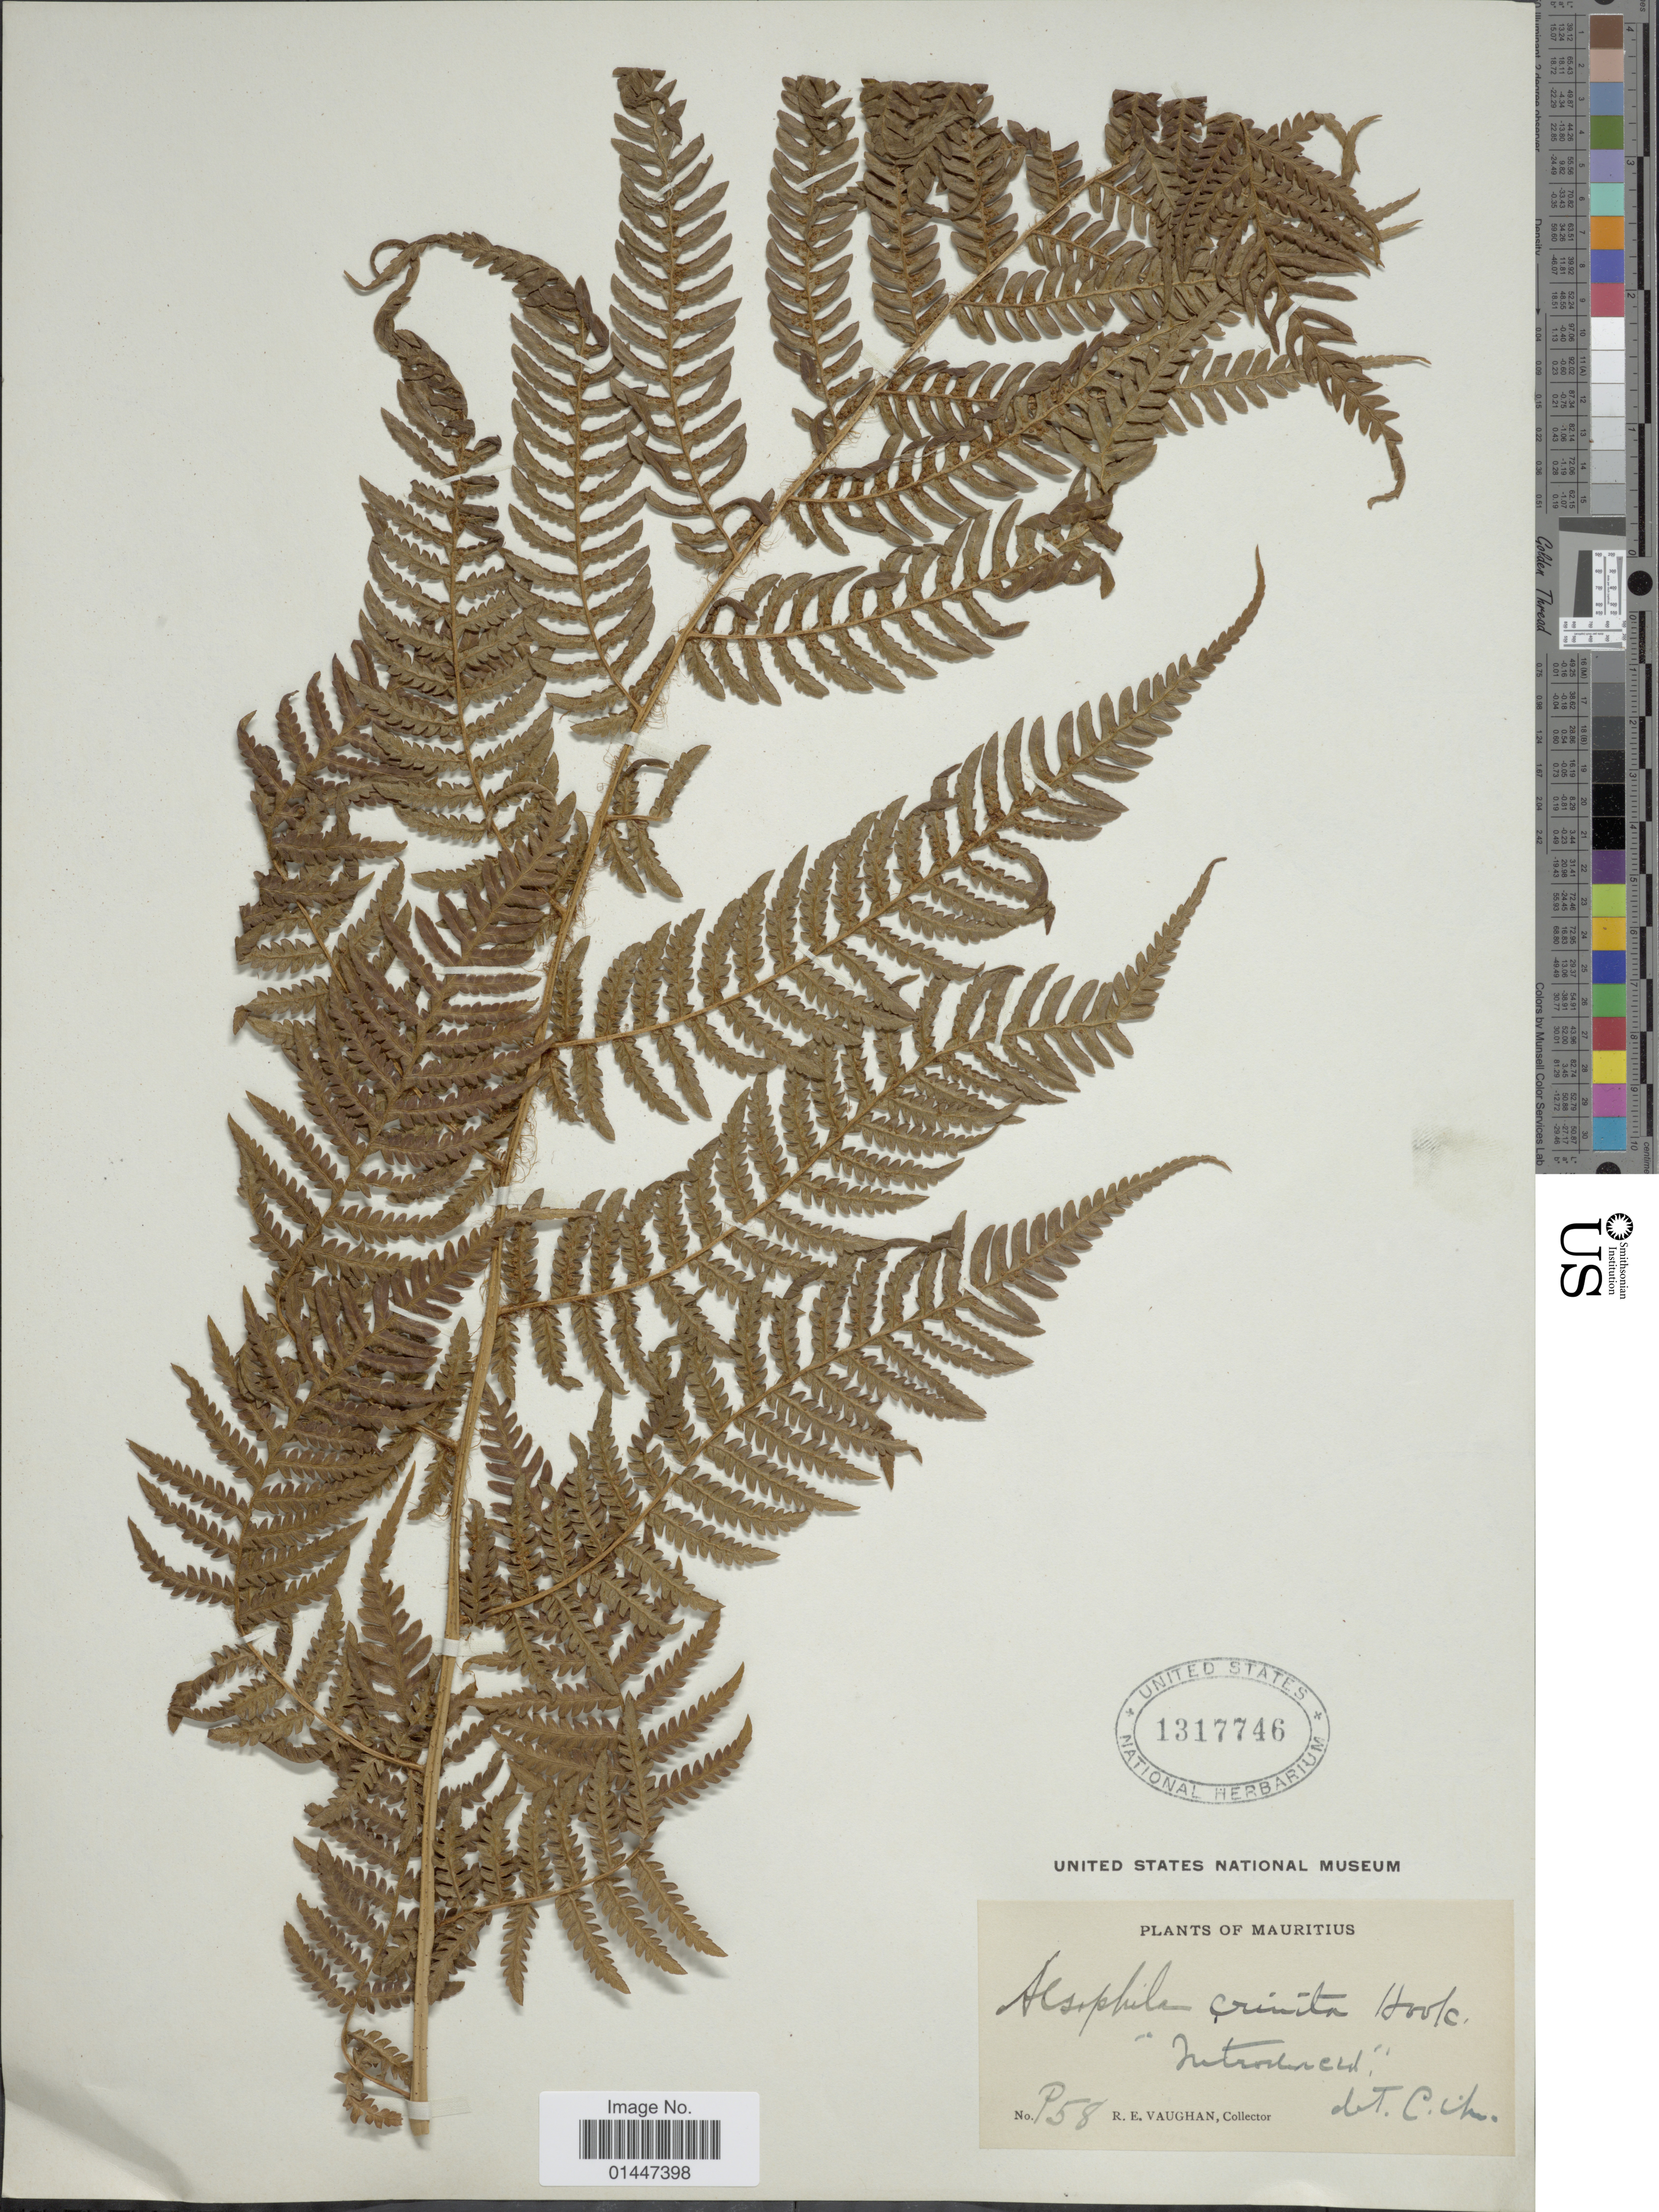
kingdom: Plantae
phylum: Tracheophyta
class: Polypodiopsida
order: Cyatheales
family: Cyatheaceae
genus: Sphaeropteris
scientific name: Sphaeropteris crinita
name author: (Hook.) R.M. Tryon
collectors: R. Vaughan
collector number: P58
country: Mauritius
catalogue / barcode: US 1317746